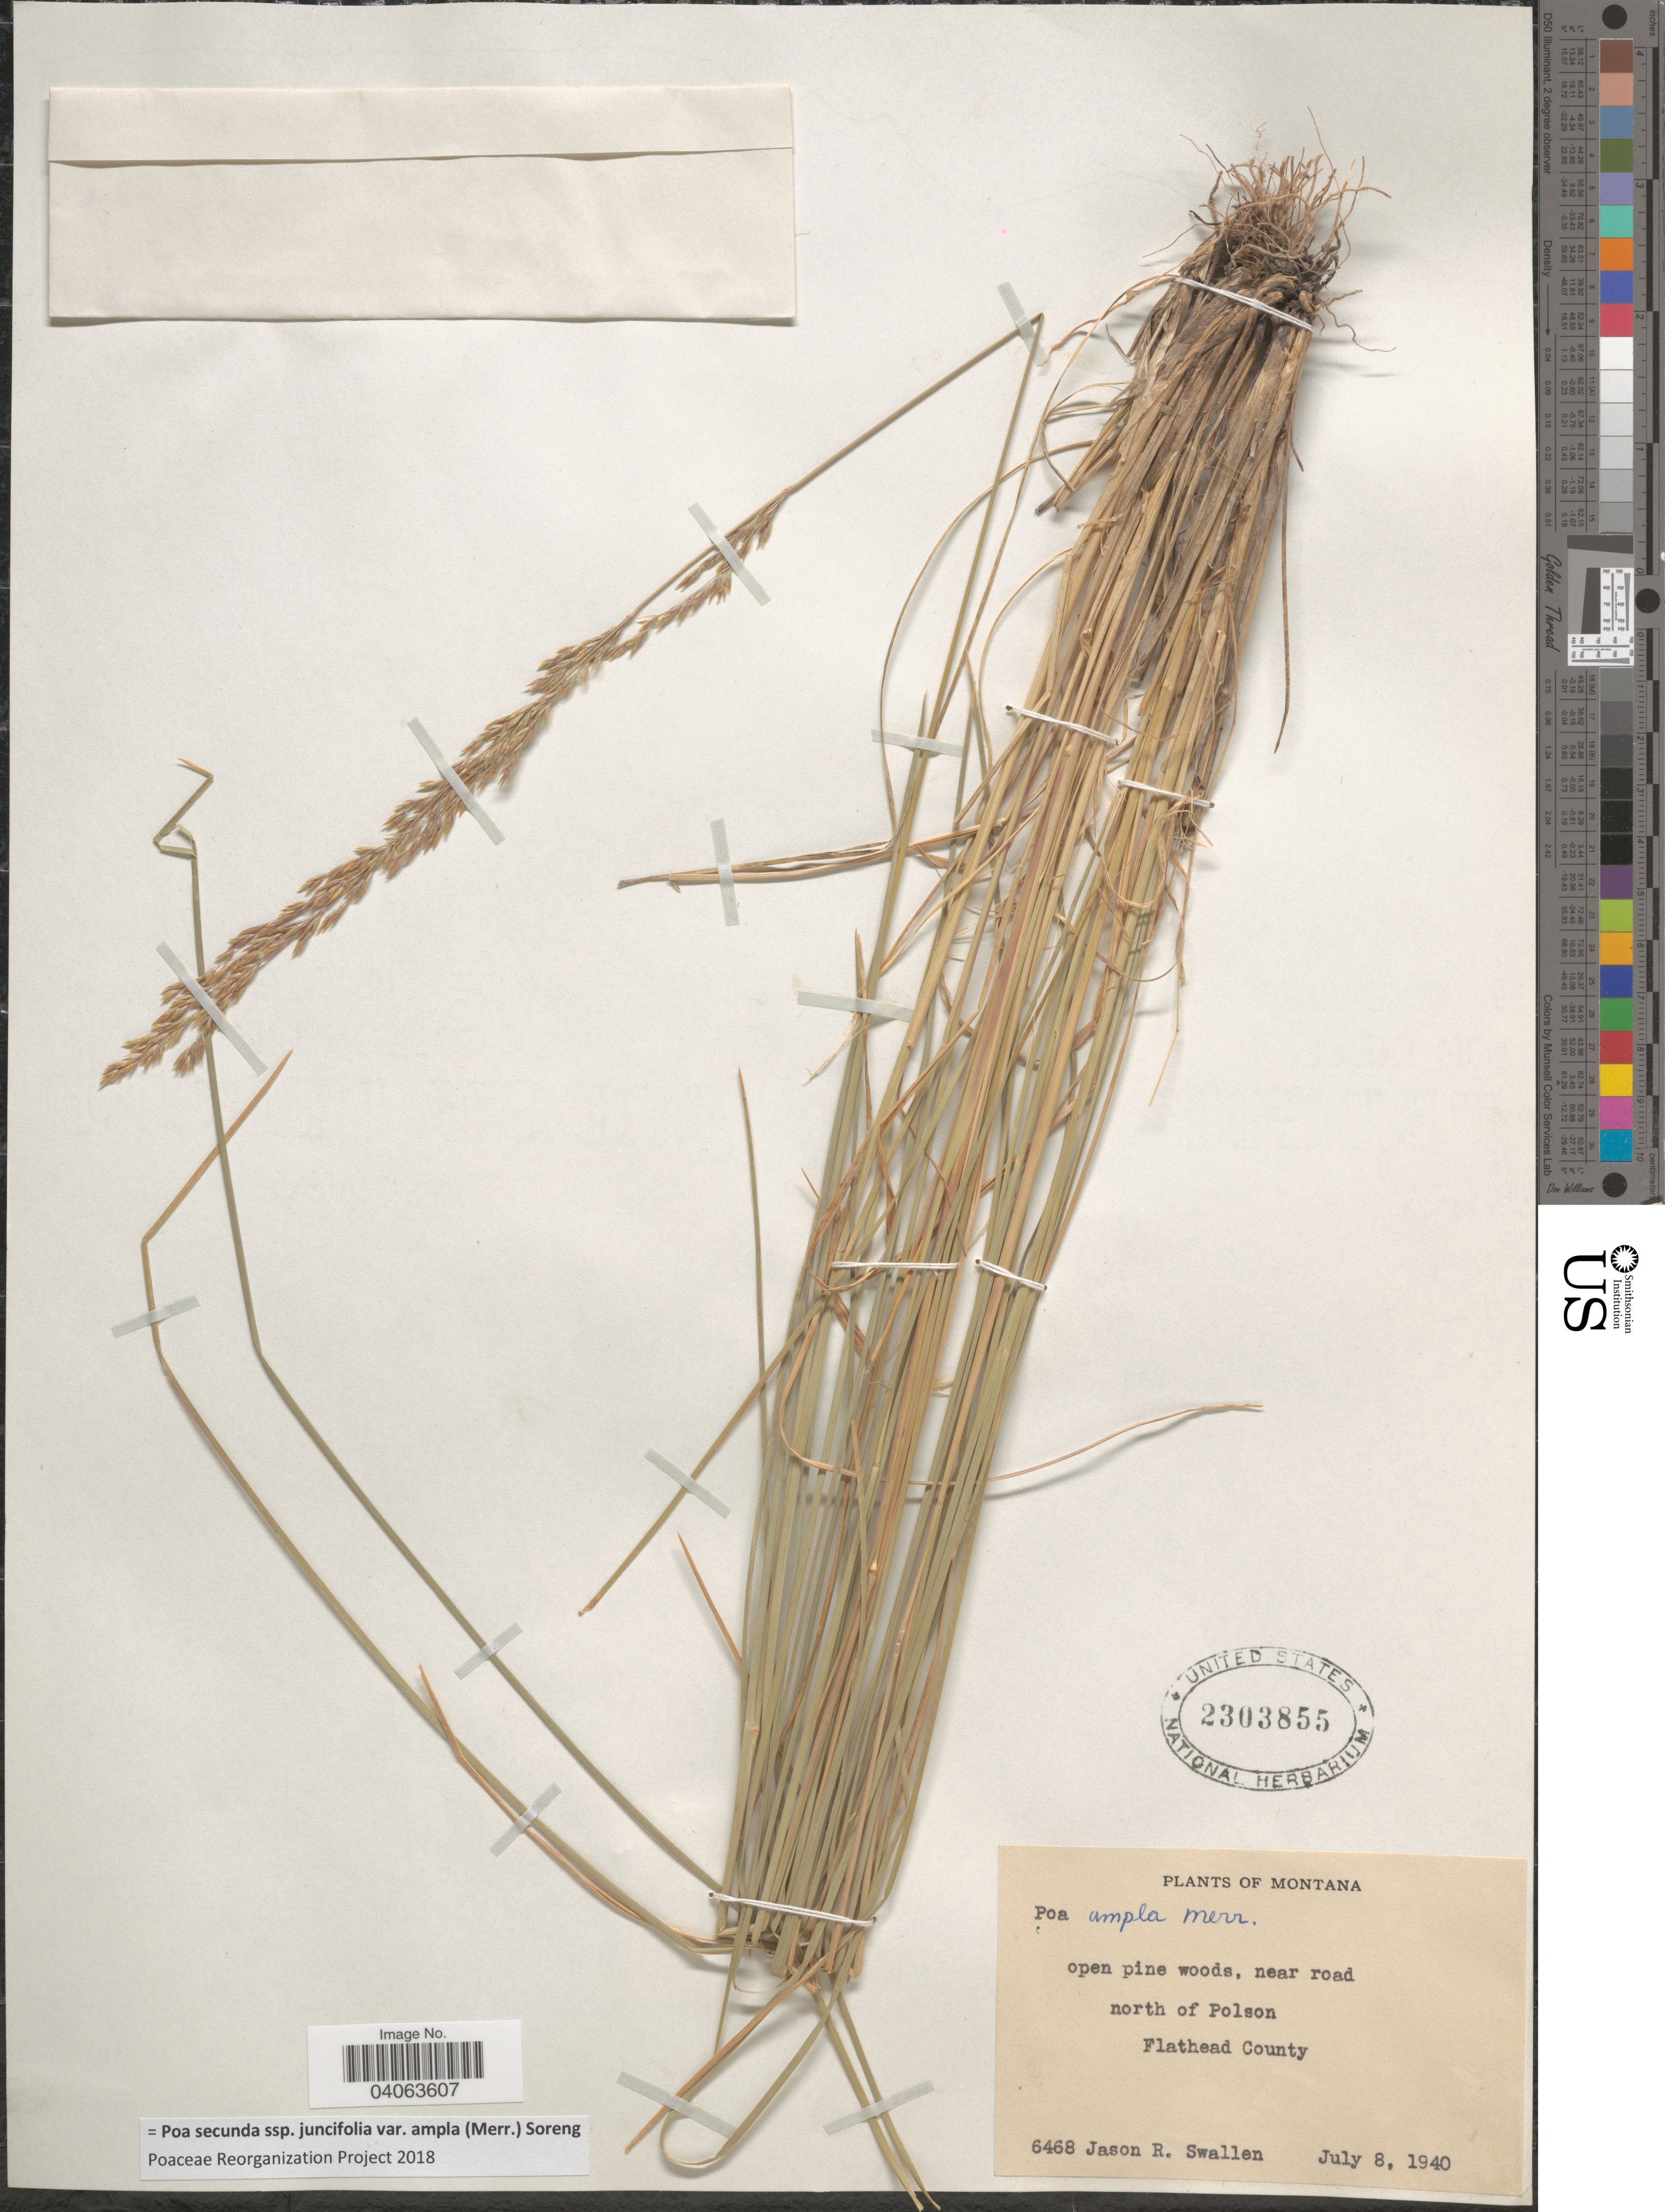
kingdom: Plantae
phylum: Tracheophyta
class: Liliopsida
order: Poales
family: Poaceae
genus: Poa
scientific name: Poa secunda subsp. juncifolia var. ampla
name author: (Merr.) Soreng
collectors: J. R. Swallen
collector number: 6468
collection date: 1940-07-08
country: United States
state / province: Montana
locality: Near road, north of Polson, Flathead County.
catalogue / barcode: US 2303855